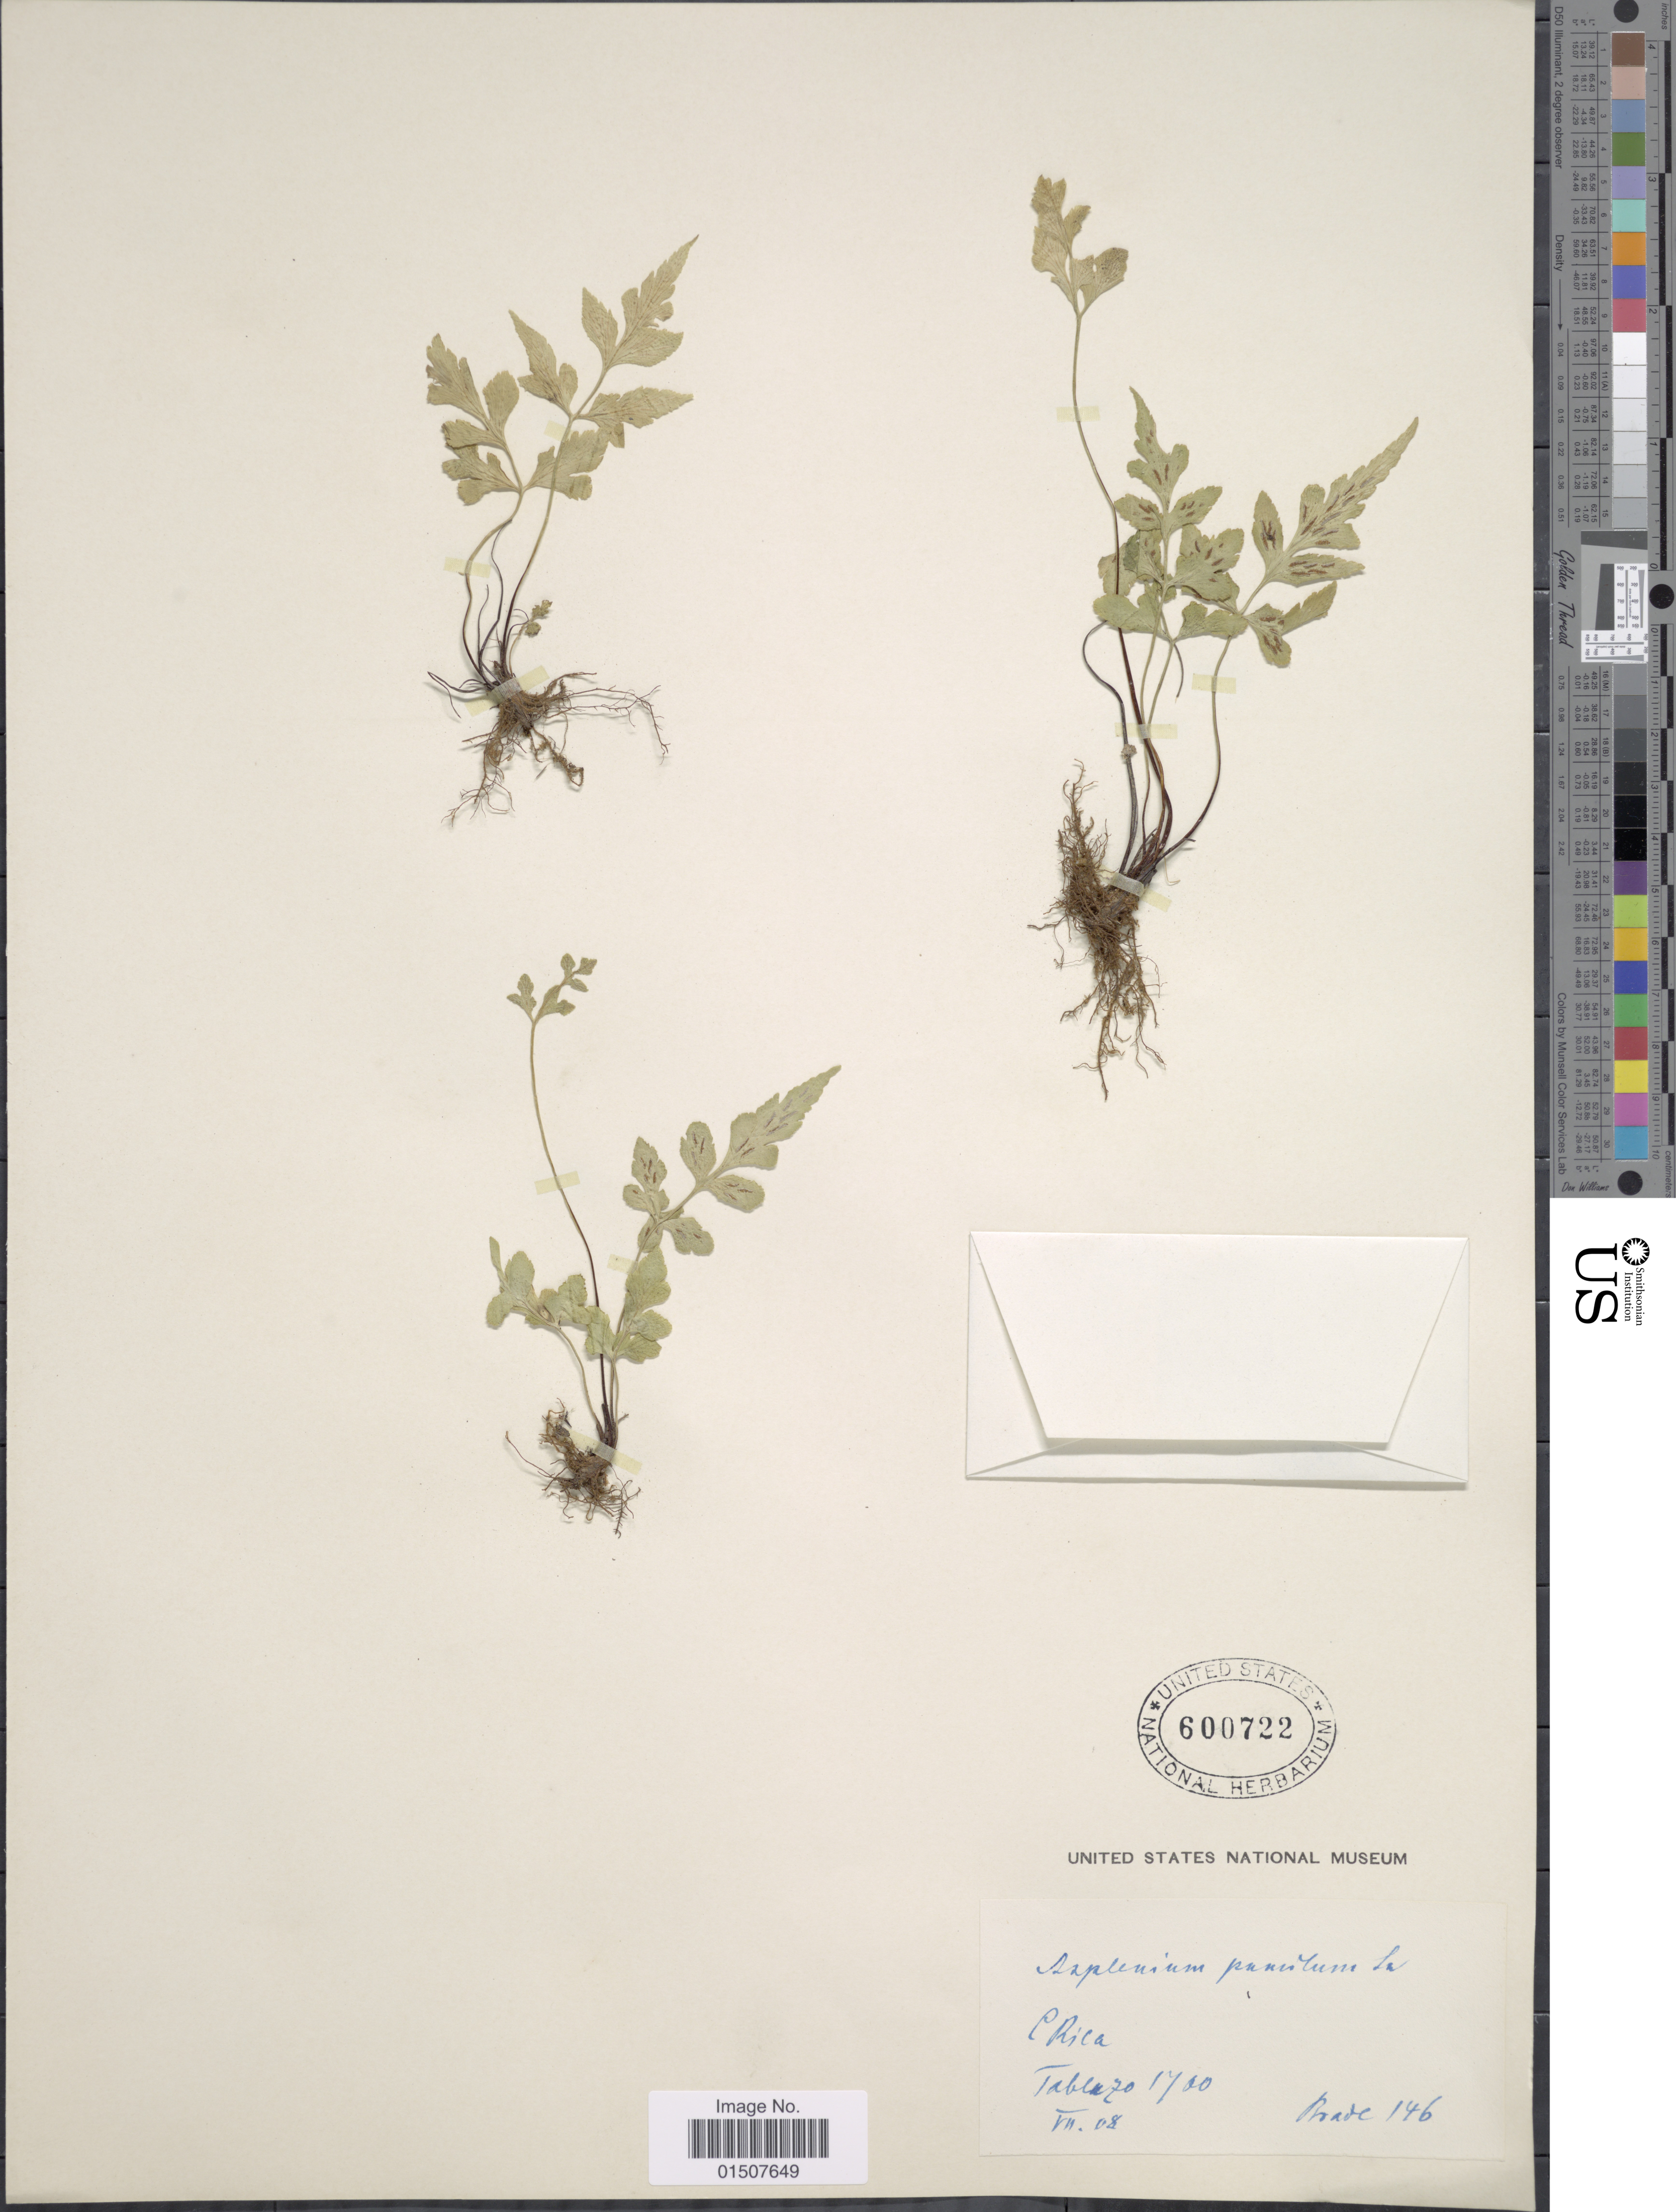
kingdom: Plantae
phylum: Tracheophyta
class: Polypodiopsida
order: Polypodiales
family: Aspleniaceae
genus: Asplenium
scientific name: Asplenium pumilum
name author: Sw.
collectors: -- Brade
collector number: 146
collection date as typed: Transcribed d/m/y: /7/8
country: Costa Rica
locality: Tablazo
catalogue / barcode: US 600722